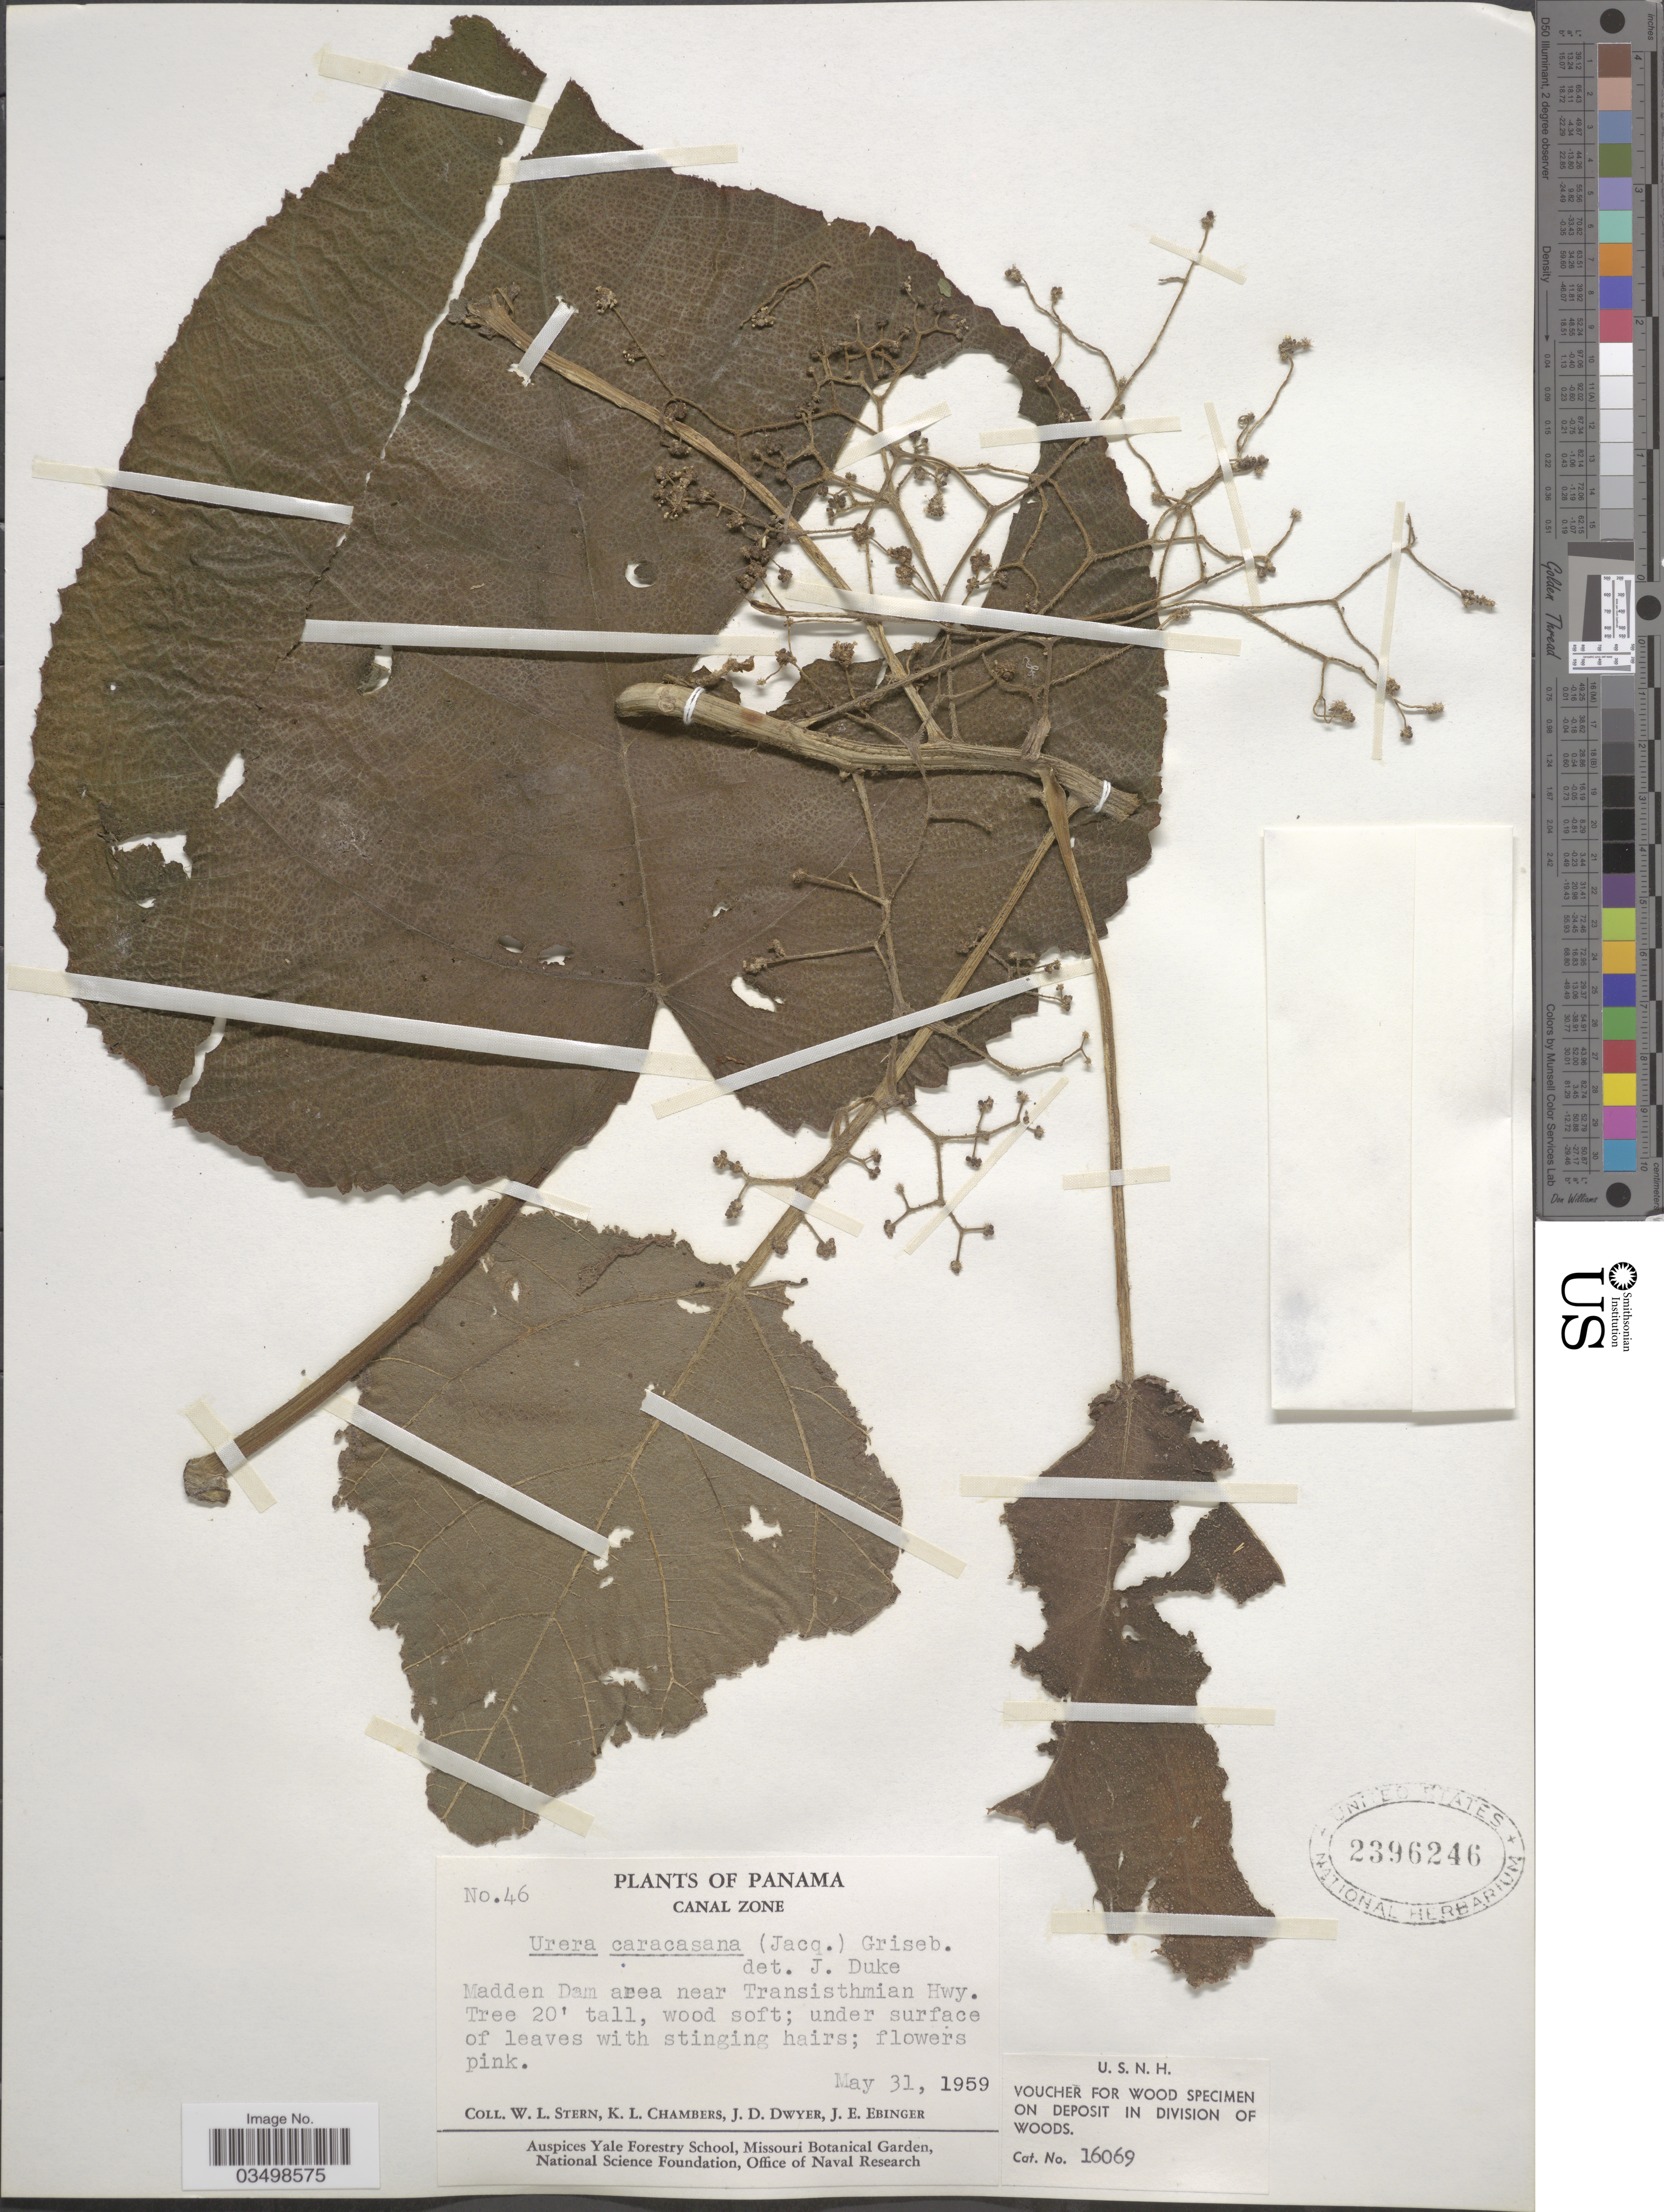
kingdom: Plantae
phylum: Tracheophyta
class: Magnoliopsida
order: Rosales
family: Urticaceae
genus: Urera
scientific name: Urera caracasana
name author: (Jacq.) Gaudich. ex Griseb.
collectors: W. L. Stern, K. Chambers, J. D. Dwyer & J. Ebinger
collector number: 46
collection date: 1959-12-31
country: Panama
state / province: Colón / Panamá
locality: Canal Zone. Madden Dam area near Transisthmian Hwy.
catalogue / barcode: US 2396246